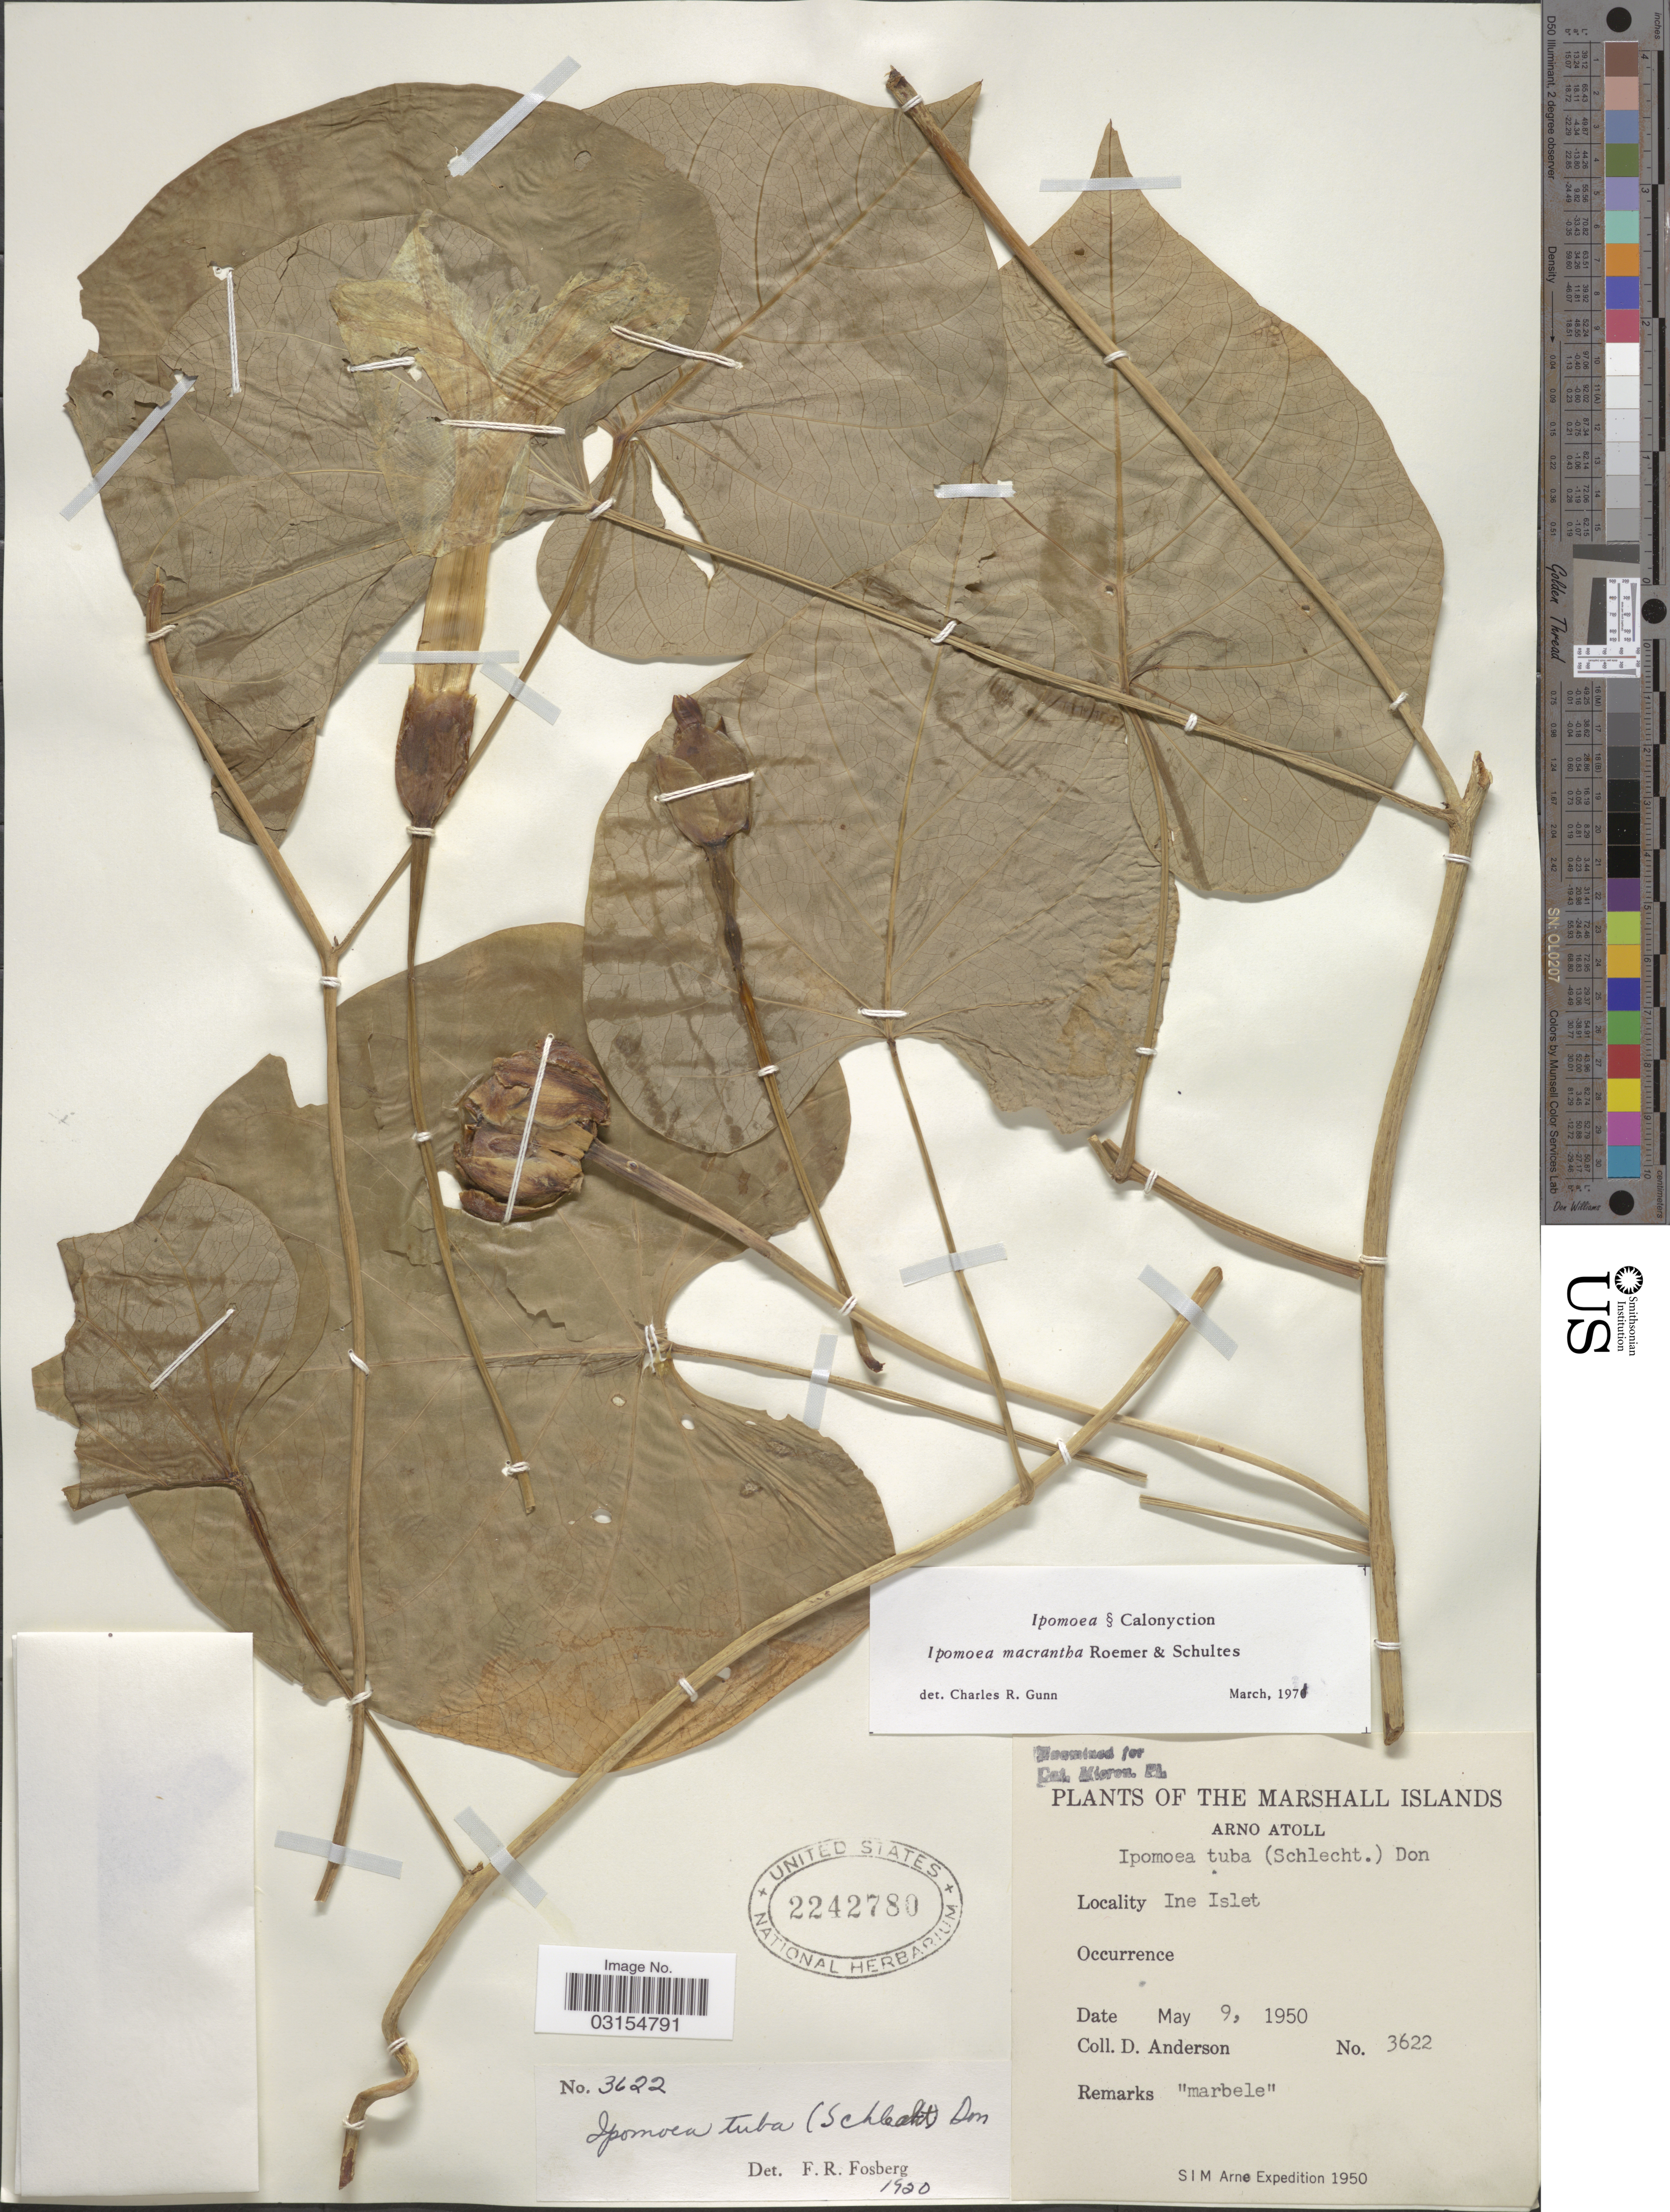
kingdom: Plantae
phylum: Tracheophyta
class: Magnoliopsida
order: Solanales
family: Convolvulaceae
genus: Ipomoea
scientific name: Ipomoea violacea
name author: L.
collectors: D. Anderson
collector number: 3622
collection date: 1950-05-09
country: Marshall Islands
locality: Arno Atoll, Ine Islet.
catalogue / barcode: US 2242780